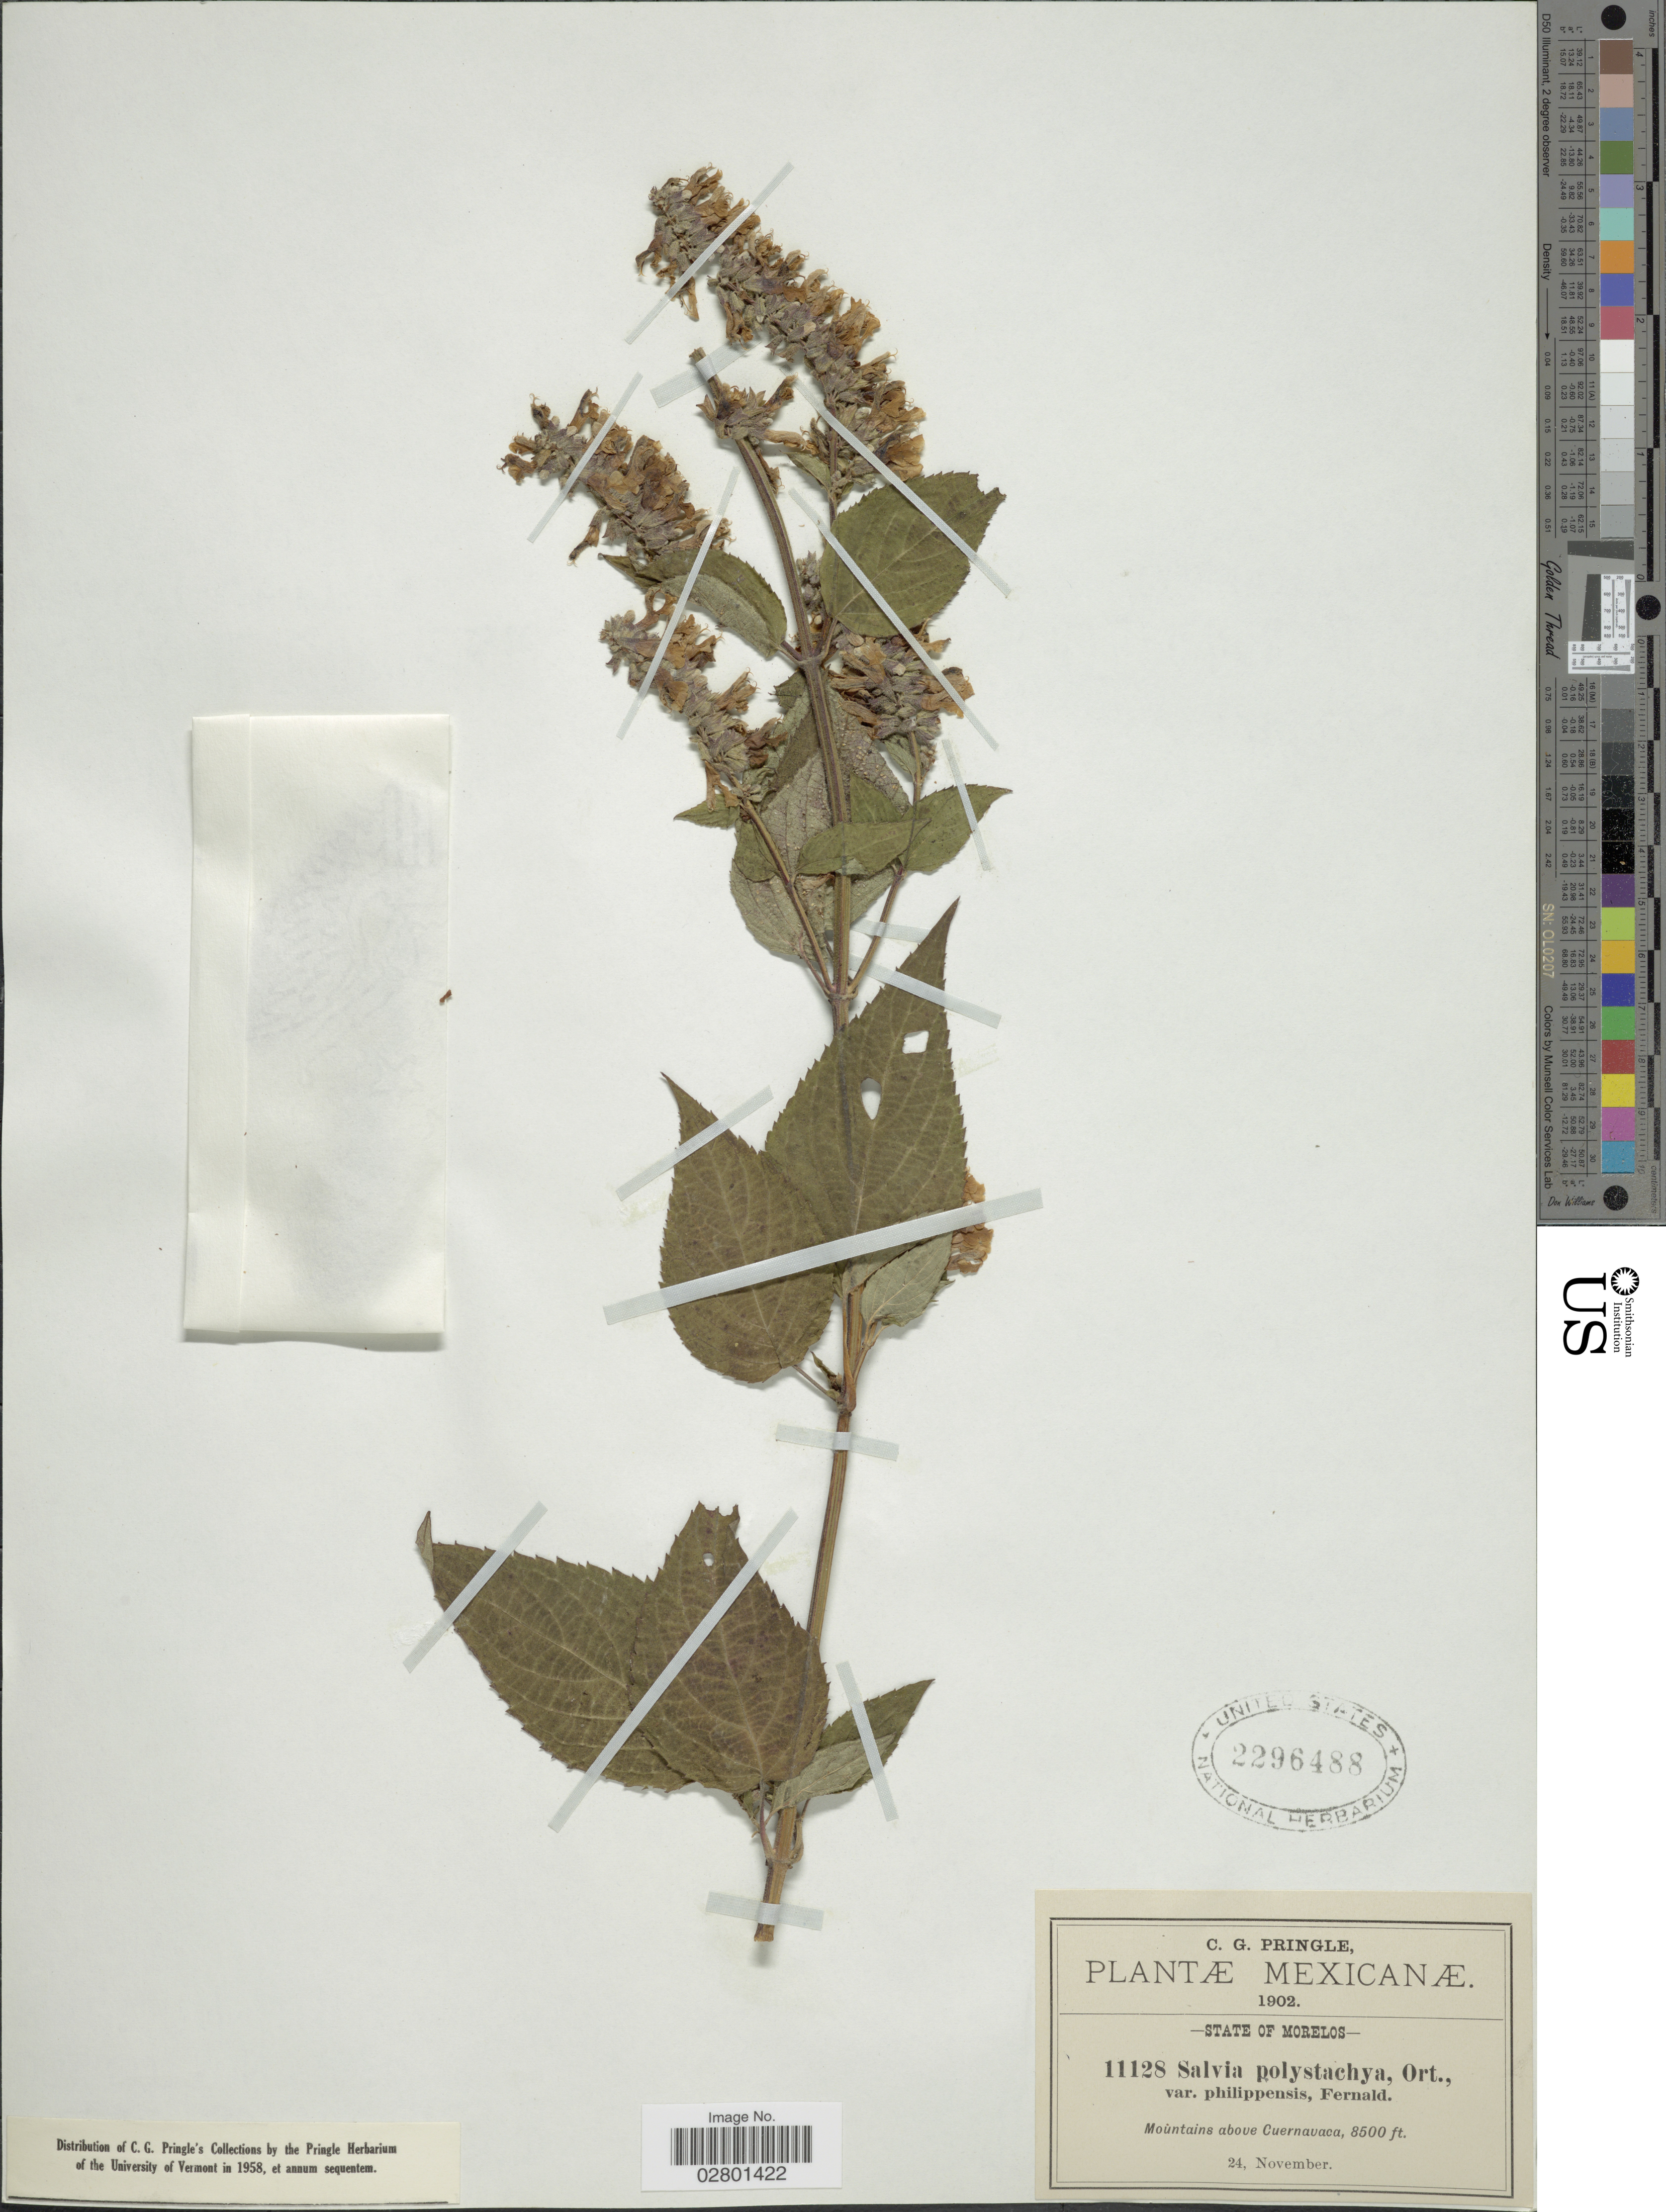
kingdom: Plantae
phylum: Tracheophyta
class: Magnoliopsida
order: Lamiales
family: Lamiaceae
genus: Salvia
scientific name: Salvia polystachya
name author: Cav.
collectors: C. G. Pringle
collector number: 11128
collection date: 1902-11-24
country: Mexico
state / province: Morelos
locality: Mountains above Cuernavaca.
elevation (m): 2591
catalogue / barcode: US 2296488